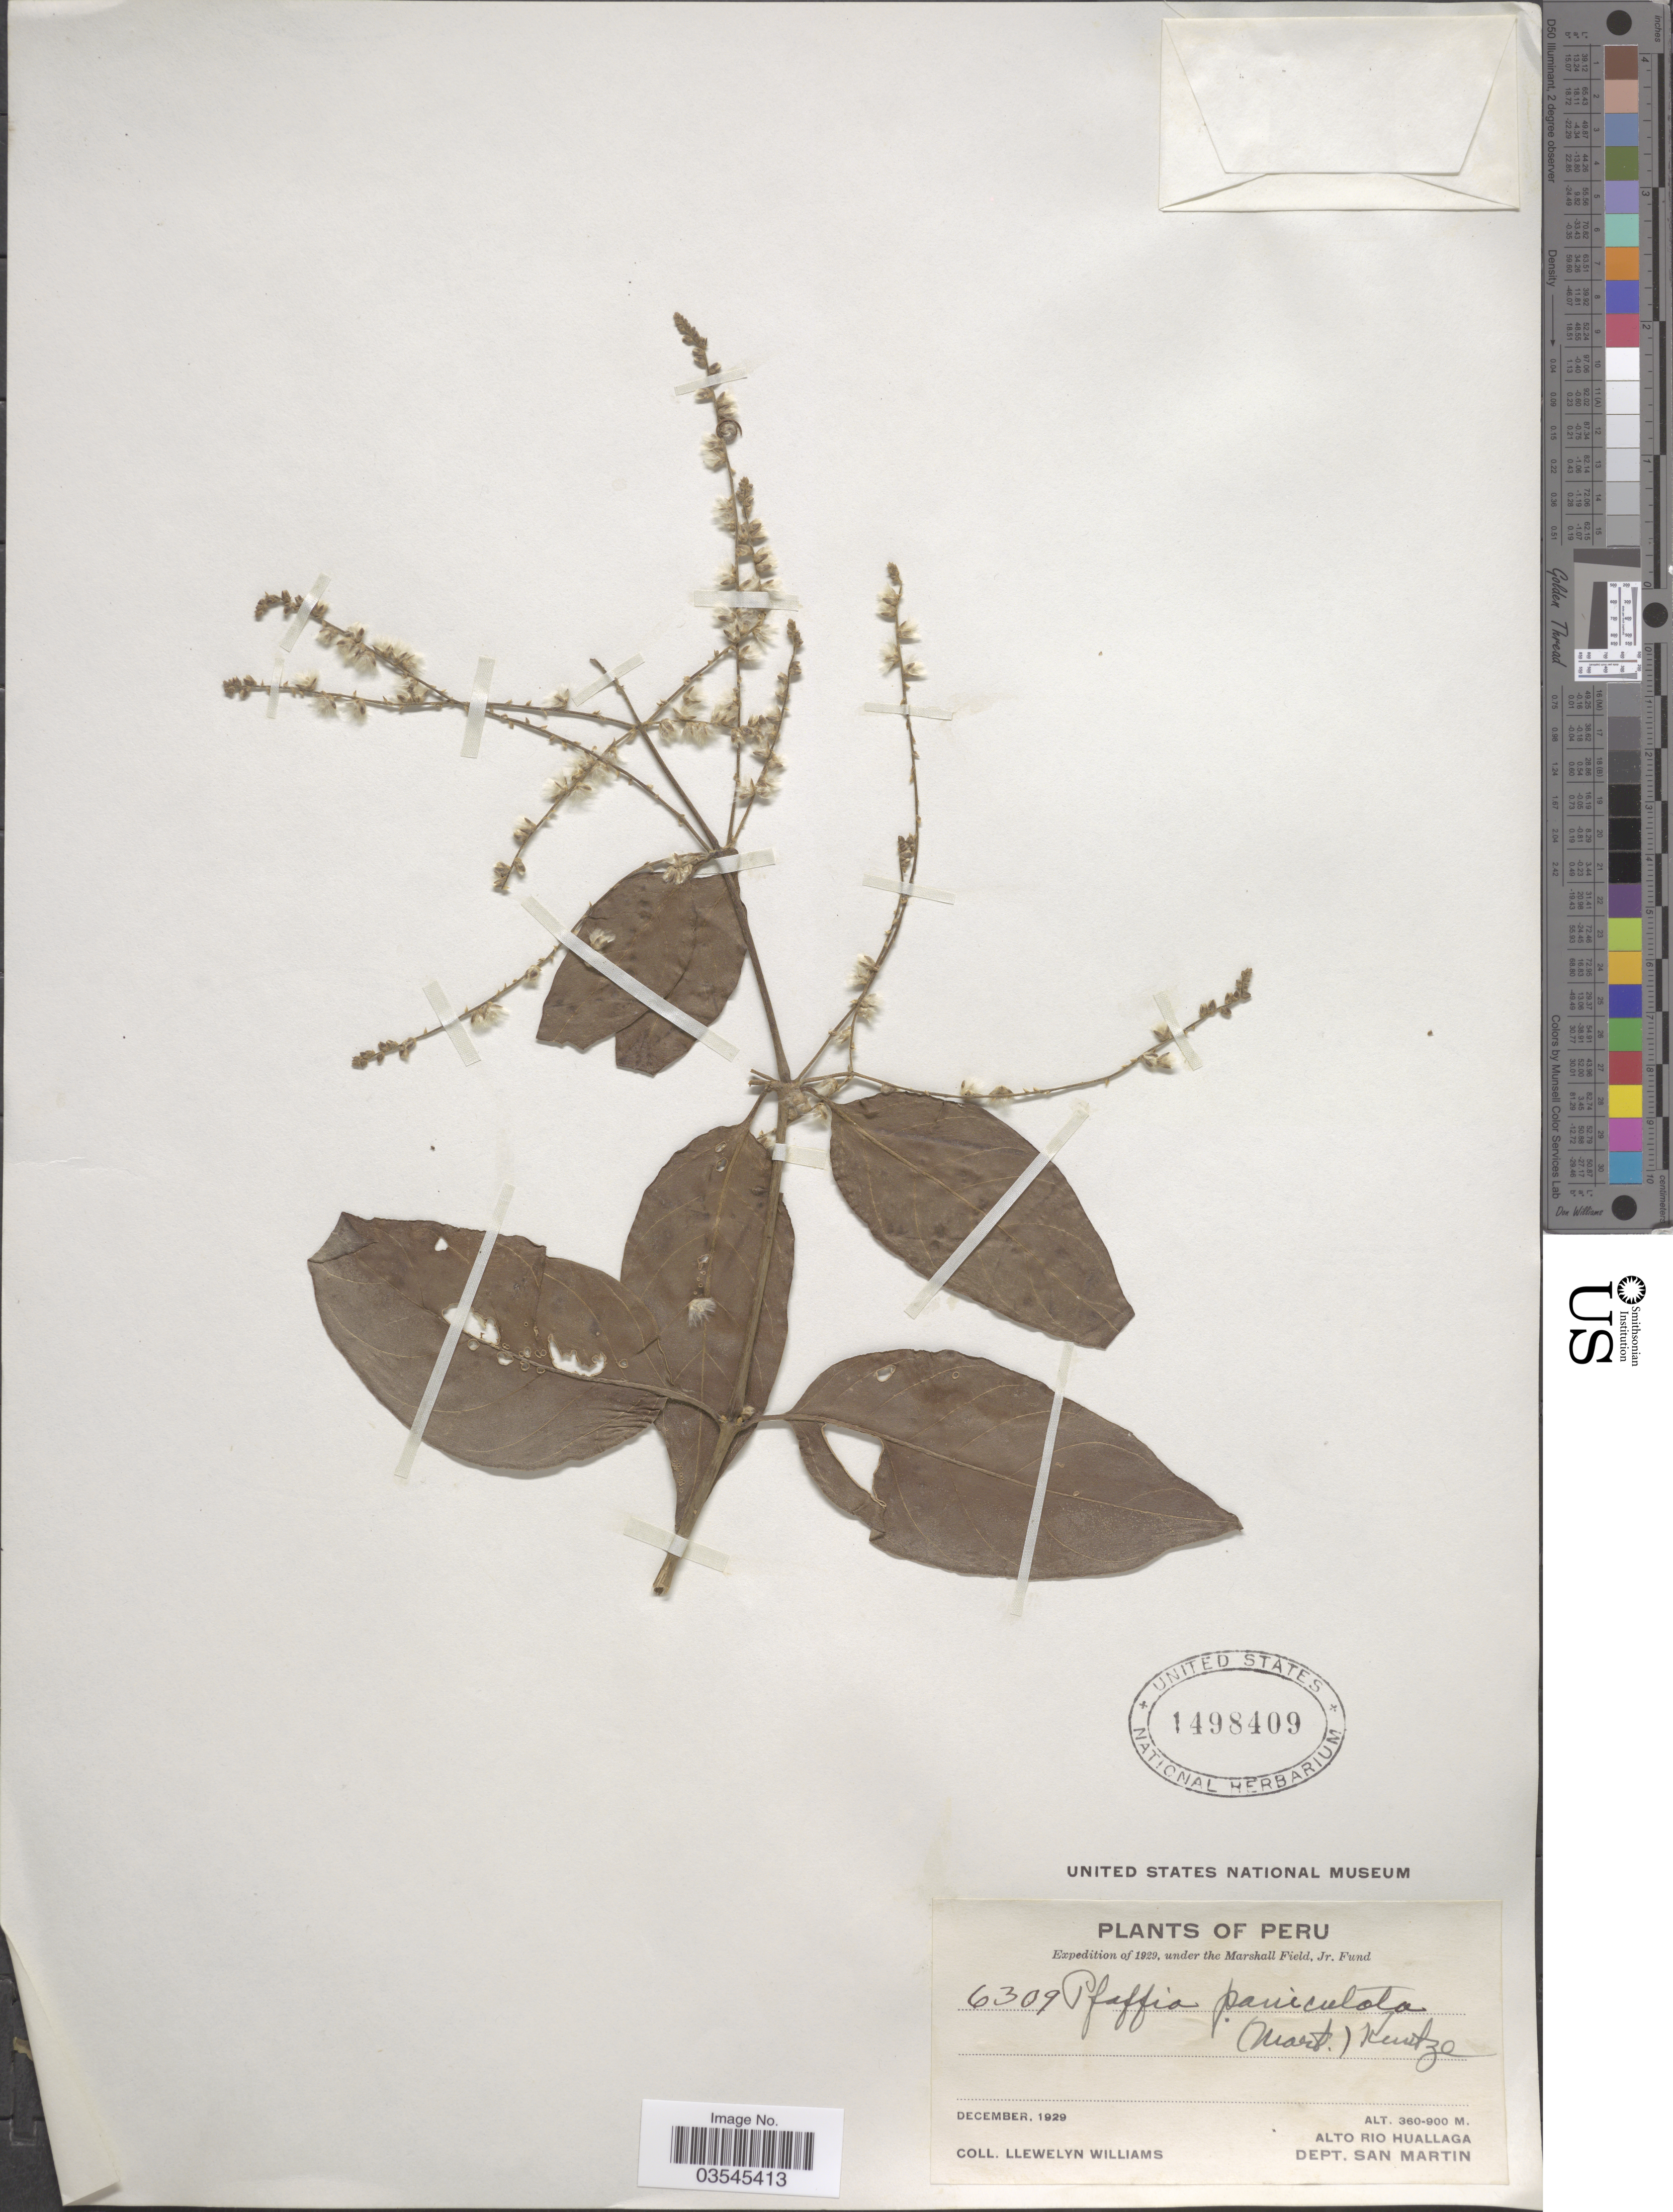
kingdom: Plantae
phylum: Tracheophyta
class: Magnoliopsida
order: Caryophyllales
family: Amaranthaceae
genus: Pfaffia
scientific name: Pfaffia paniculata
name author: (Mart.) Kuntze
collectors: Ll. Williams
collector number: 6309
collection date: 1929-12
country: Peru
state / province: San Martín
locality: Alto Rio Huallaga, Dept. San Martin.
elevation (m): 360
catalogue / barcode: US 1498409